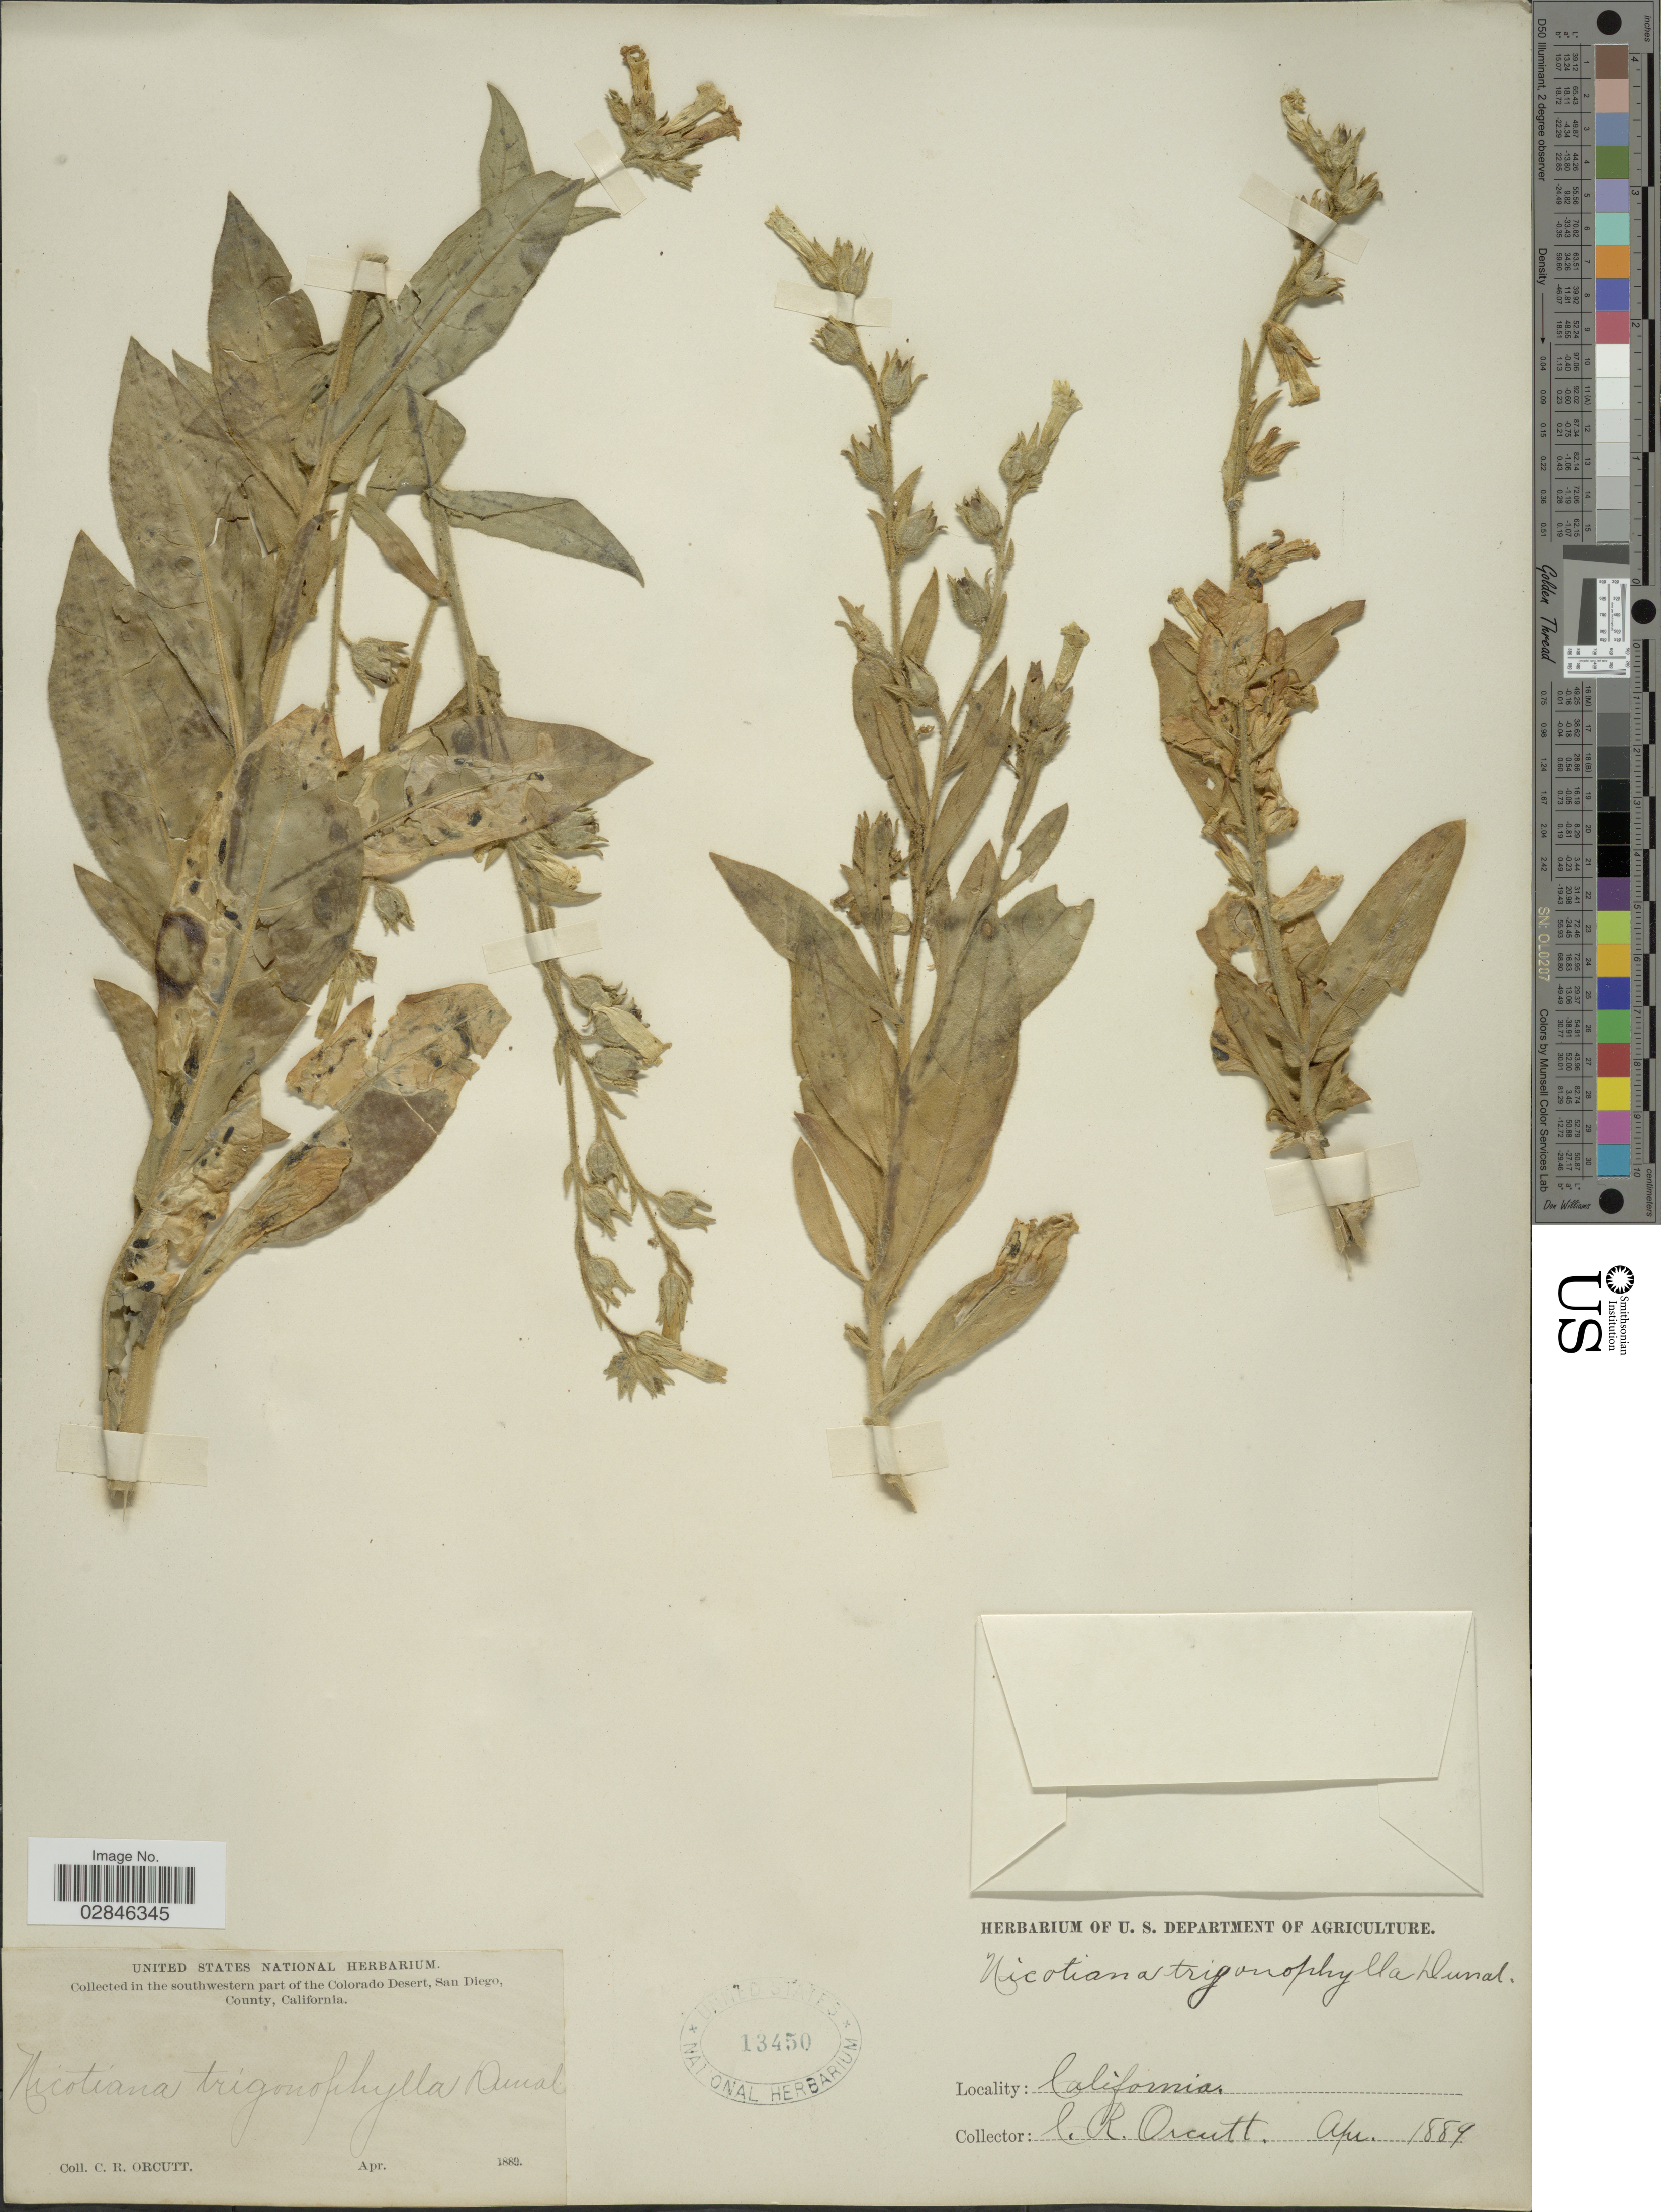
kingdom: Plantae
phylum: Tracheophyta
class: Magnoliopsida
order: Solanales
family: Solanaceae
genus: Nicotiana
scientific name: Nicotiana trigonophylla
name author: Dunal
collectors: C. R. Orcutt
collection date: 1889-04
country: United States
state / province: California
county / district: San Diego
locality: In the southwestern part of the Colorado Desert, San Diego County.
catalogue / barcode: US 13450